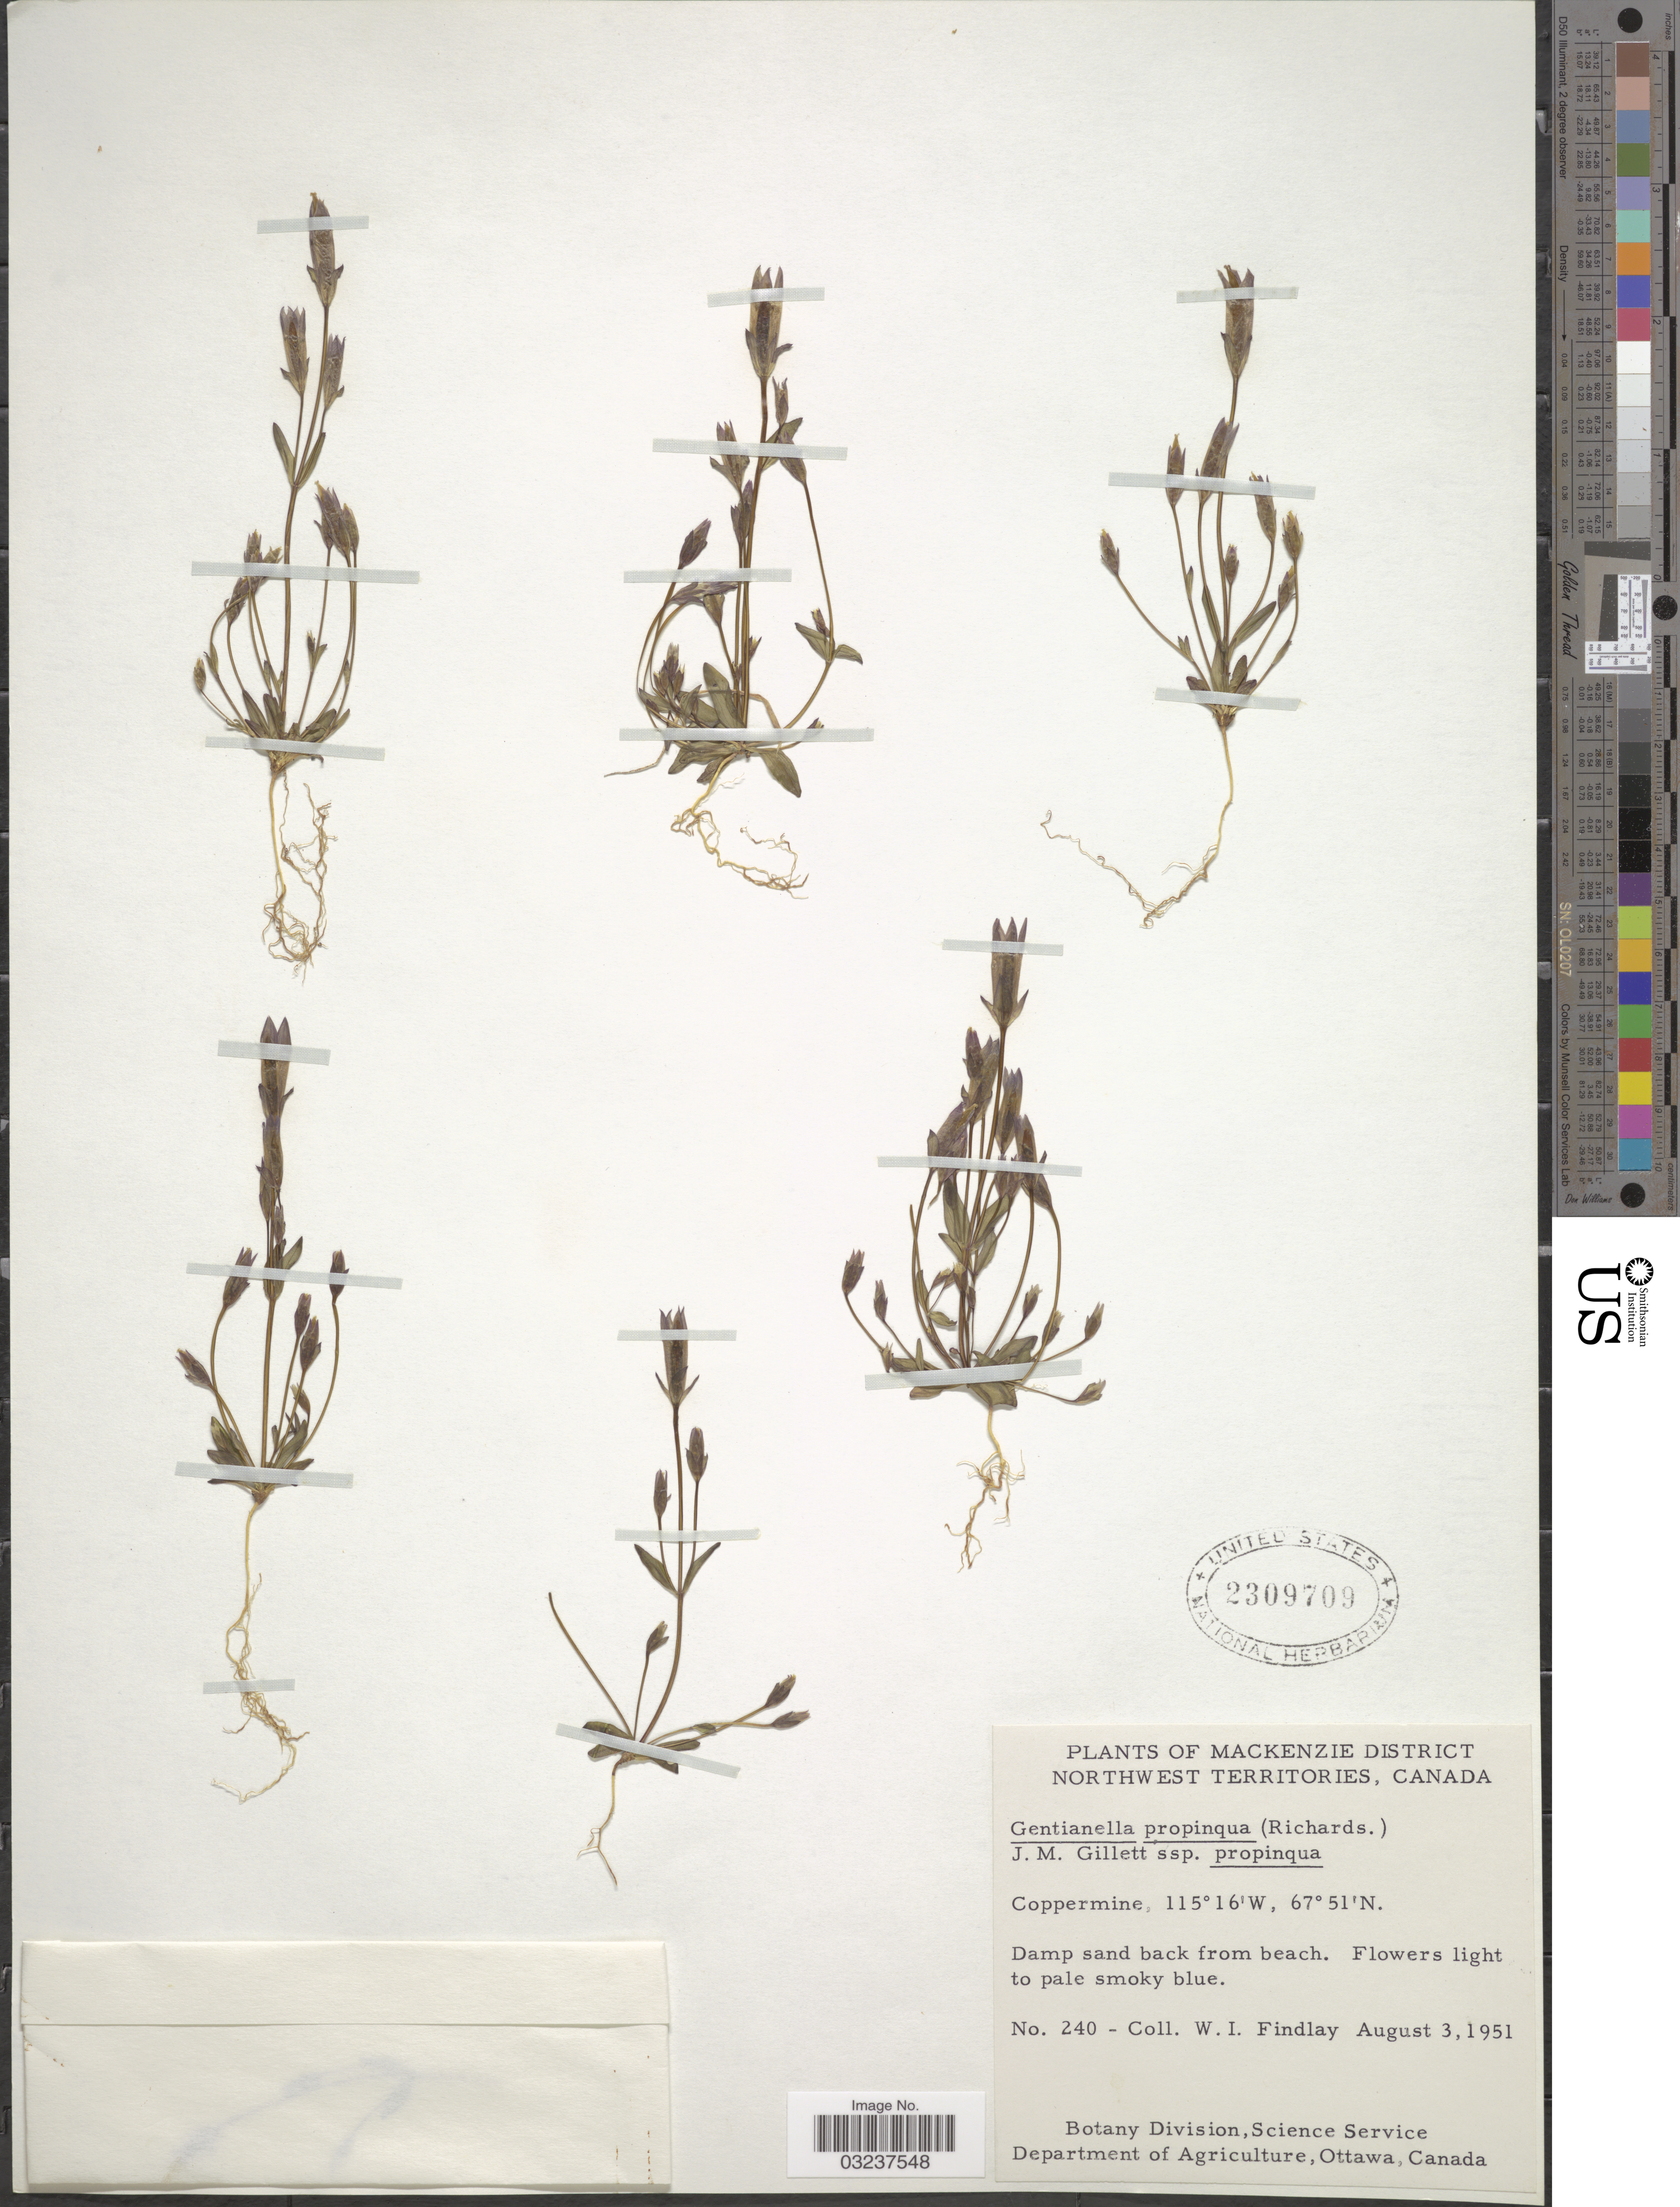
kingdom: Plantae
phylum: Tracheophyta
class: Magnoliopsida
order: Gentianales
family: Gentianaceae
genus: Gentianella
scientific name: Gentianella propinqua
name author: (Richardson) J.M. Gillett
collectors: W. Findlay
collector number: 240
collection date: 1951-08-03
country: Canada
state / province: Northwest Territories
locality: Mackenzie District, Coppermine.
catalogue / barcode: US 2309709